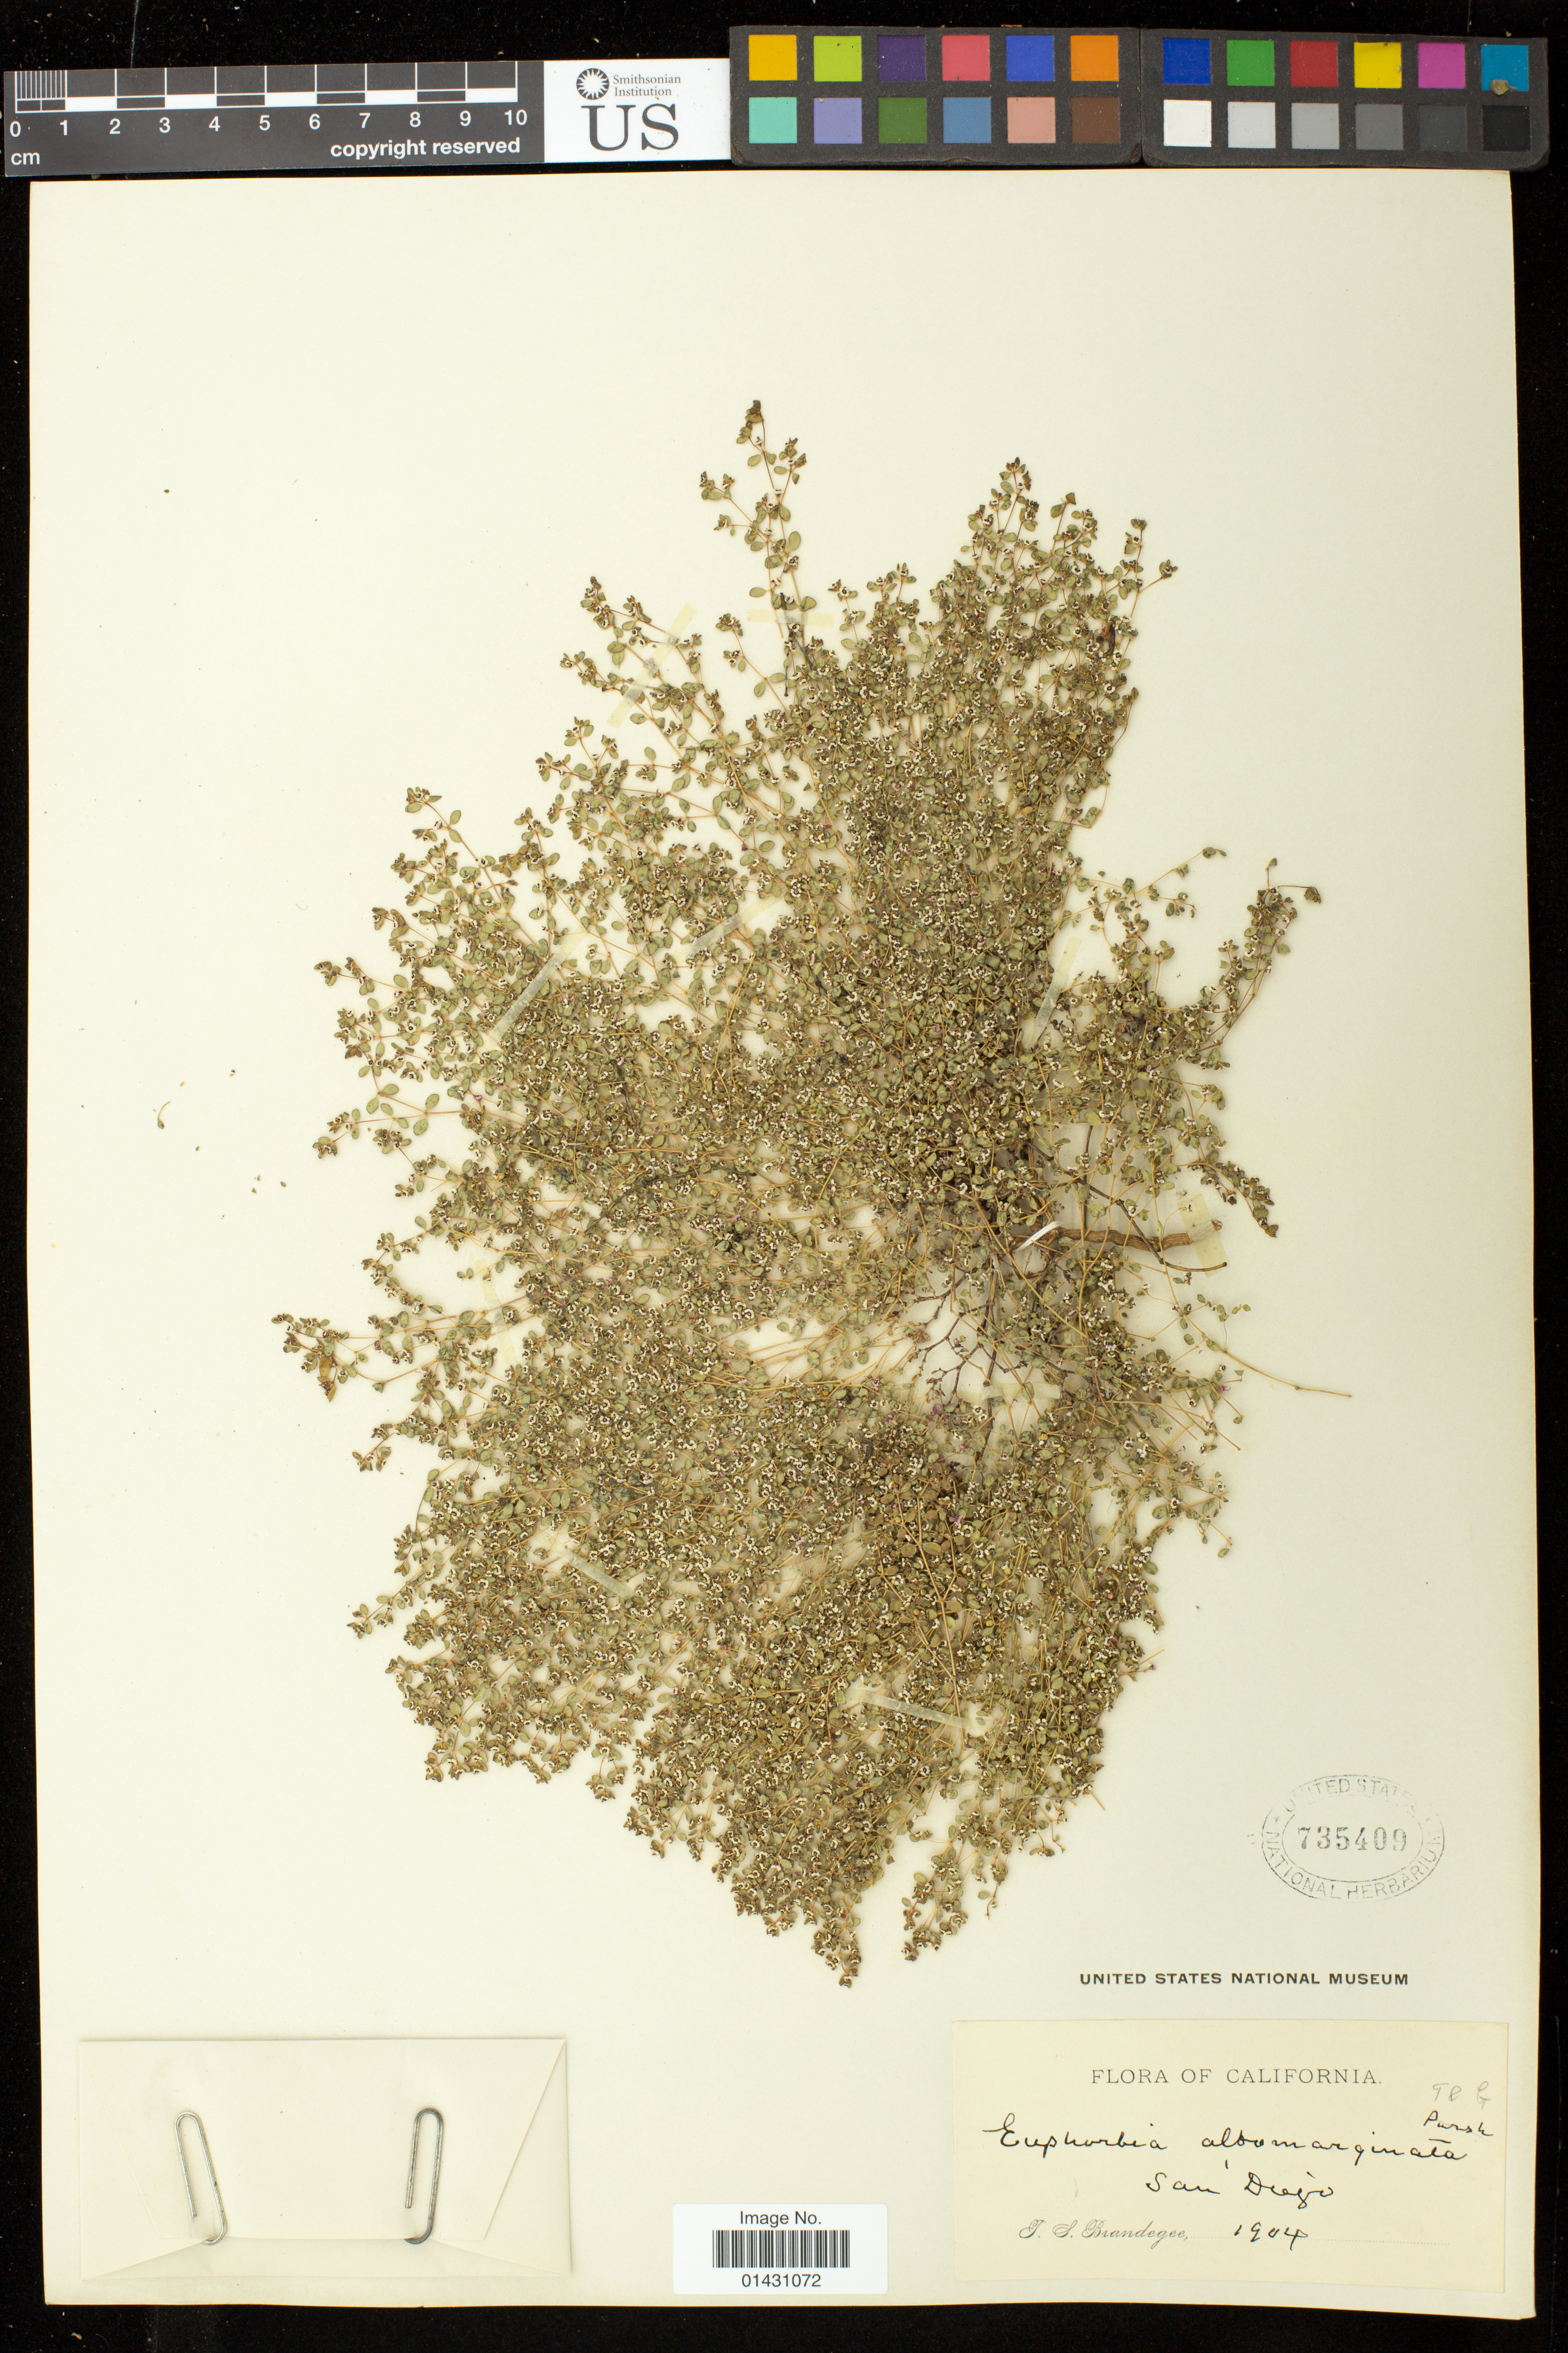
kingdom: Plantae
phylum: Tracheophyta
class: Magnoliopsida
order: Malpighiales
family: Euphorbiaceae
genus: Euphorbia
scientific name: Euphorbia polycarpa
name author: Benth.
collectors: F. S. Brandegee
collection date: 1904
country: United States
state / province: California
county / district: San Diego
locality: San Diego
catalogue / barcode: US 735409